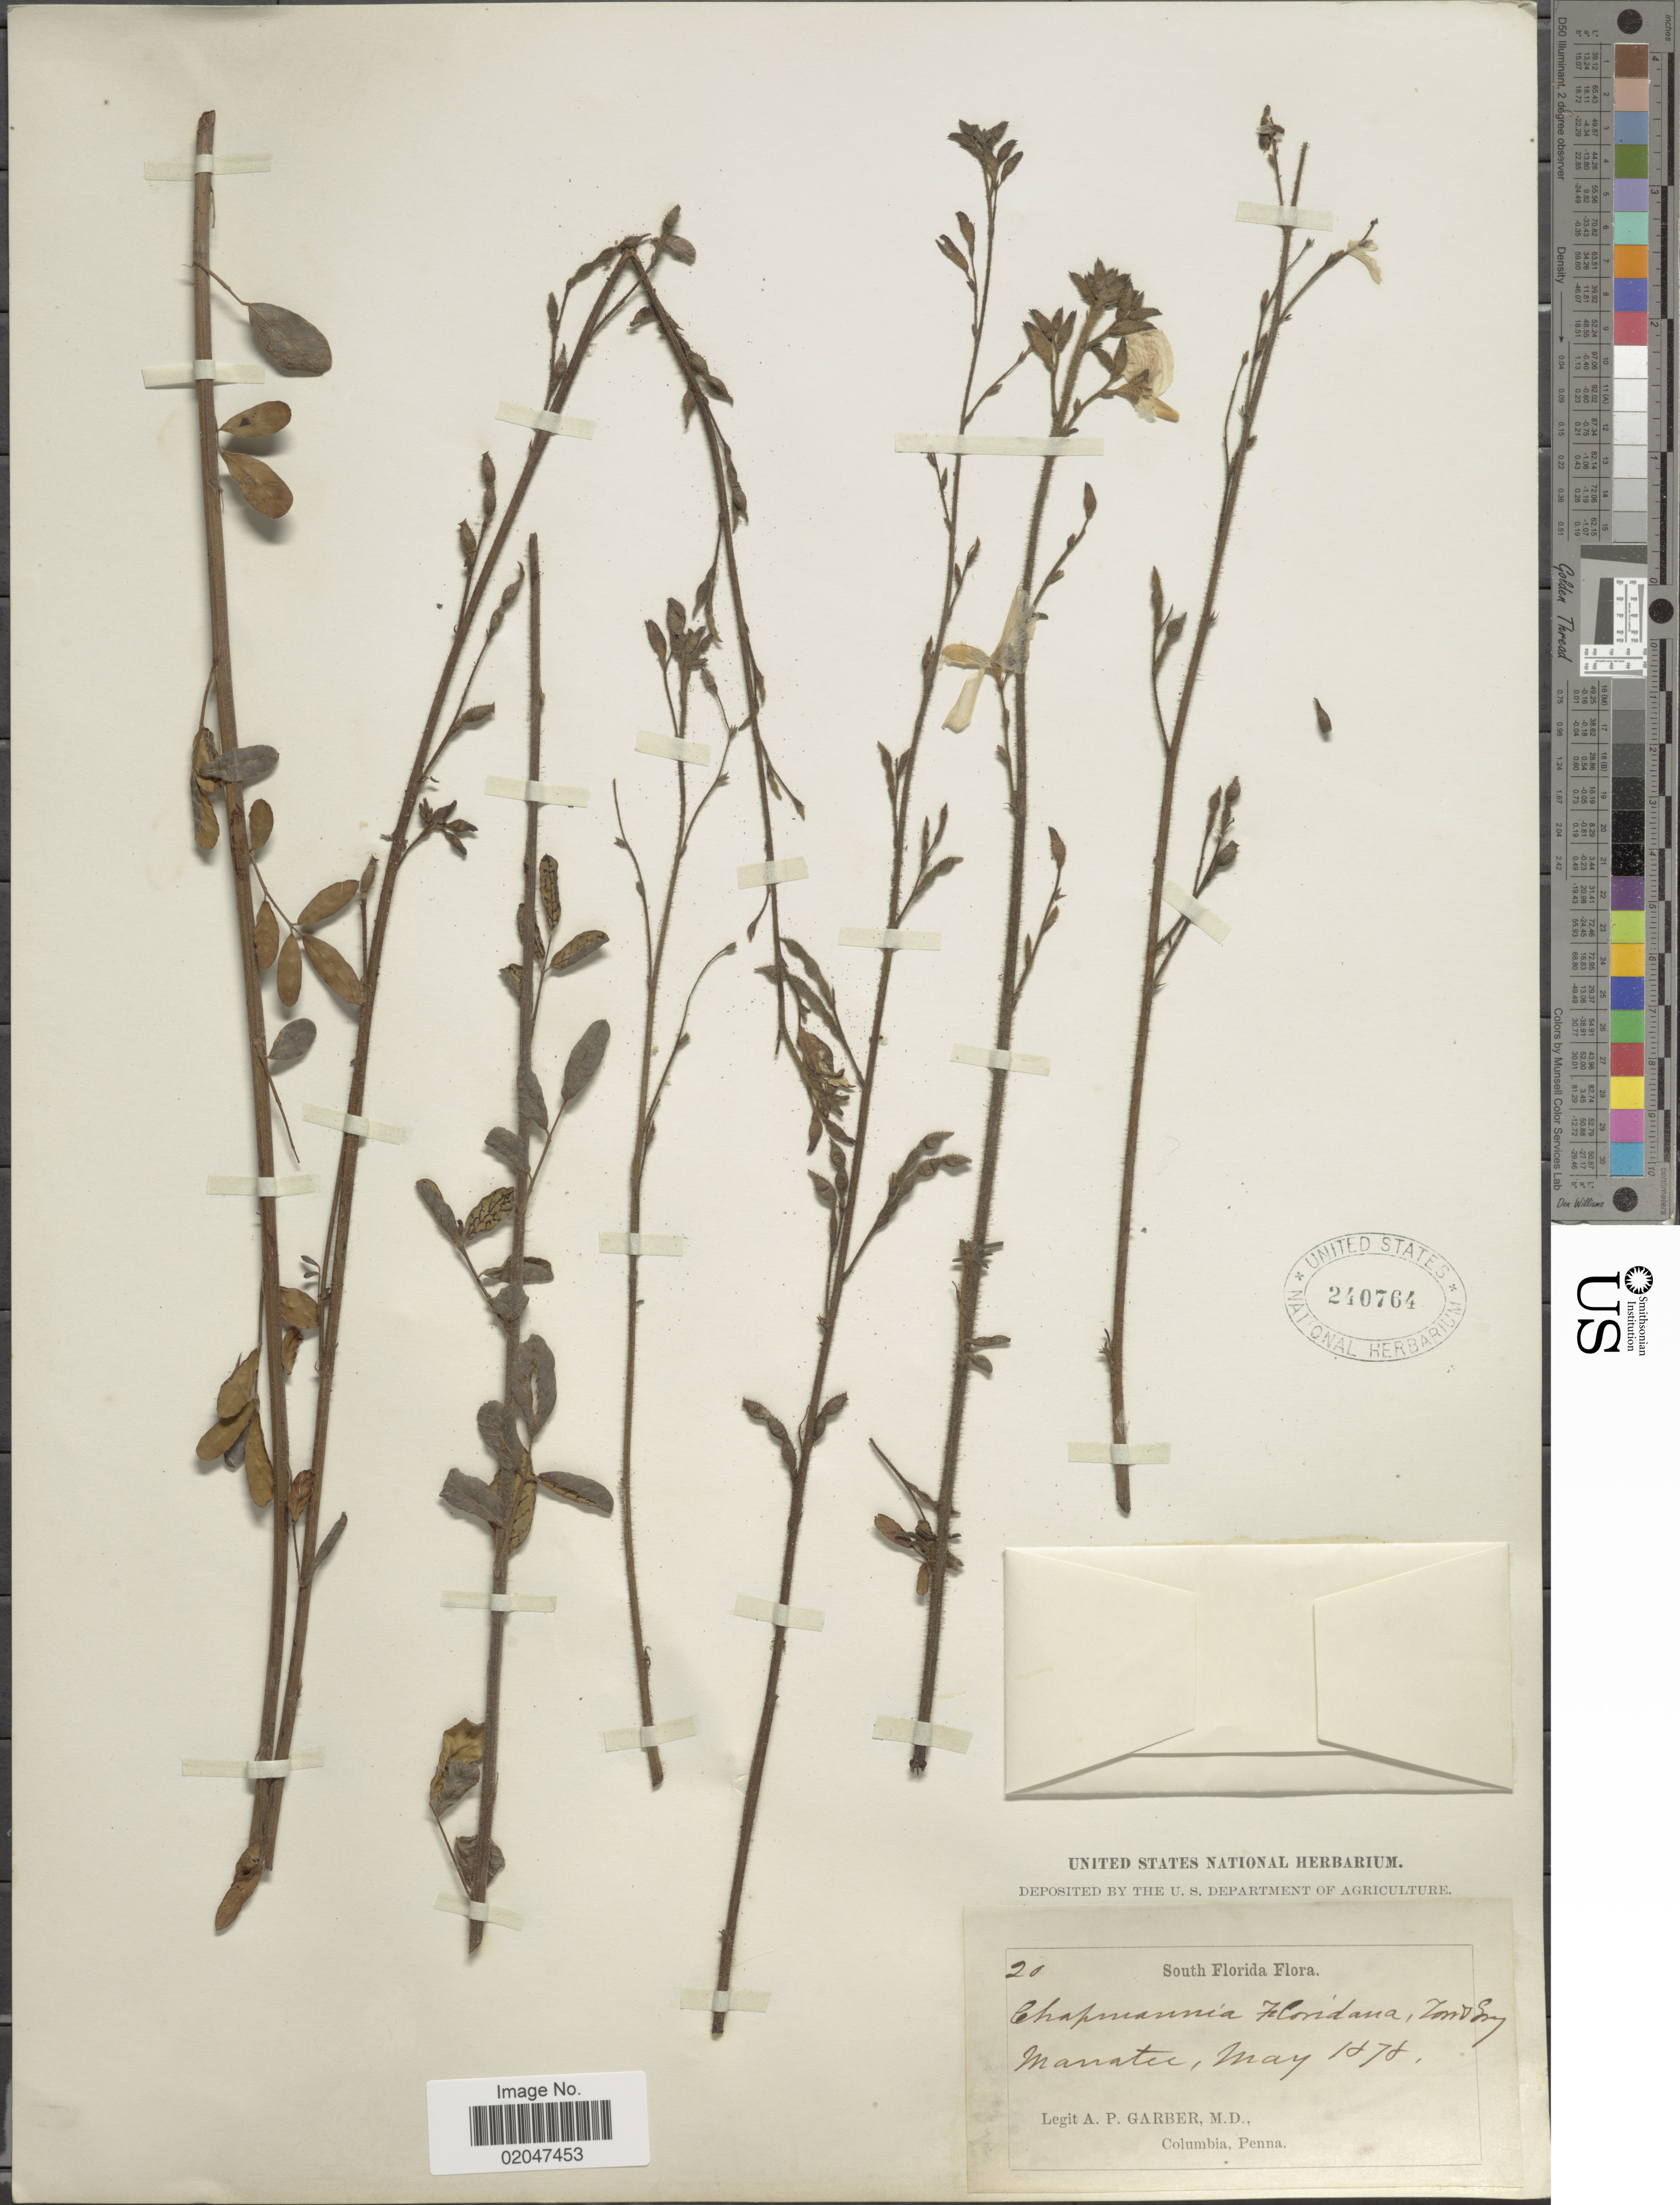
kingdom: Plantae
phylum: Tracheophyta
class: Magnoliopsida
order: Fabales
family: Fabaceae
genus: Chapmannia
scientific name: Chapmannia floridana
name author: Torr. & A. Gray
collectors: A. P. Garber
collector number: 20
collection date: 1878-05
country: United States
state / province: Florida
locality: South Florida. Manatee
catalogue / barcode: US 240764